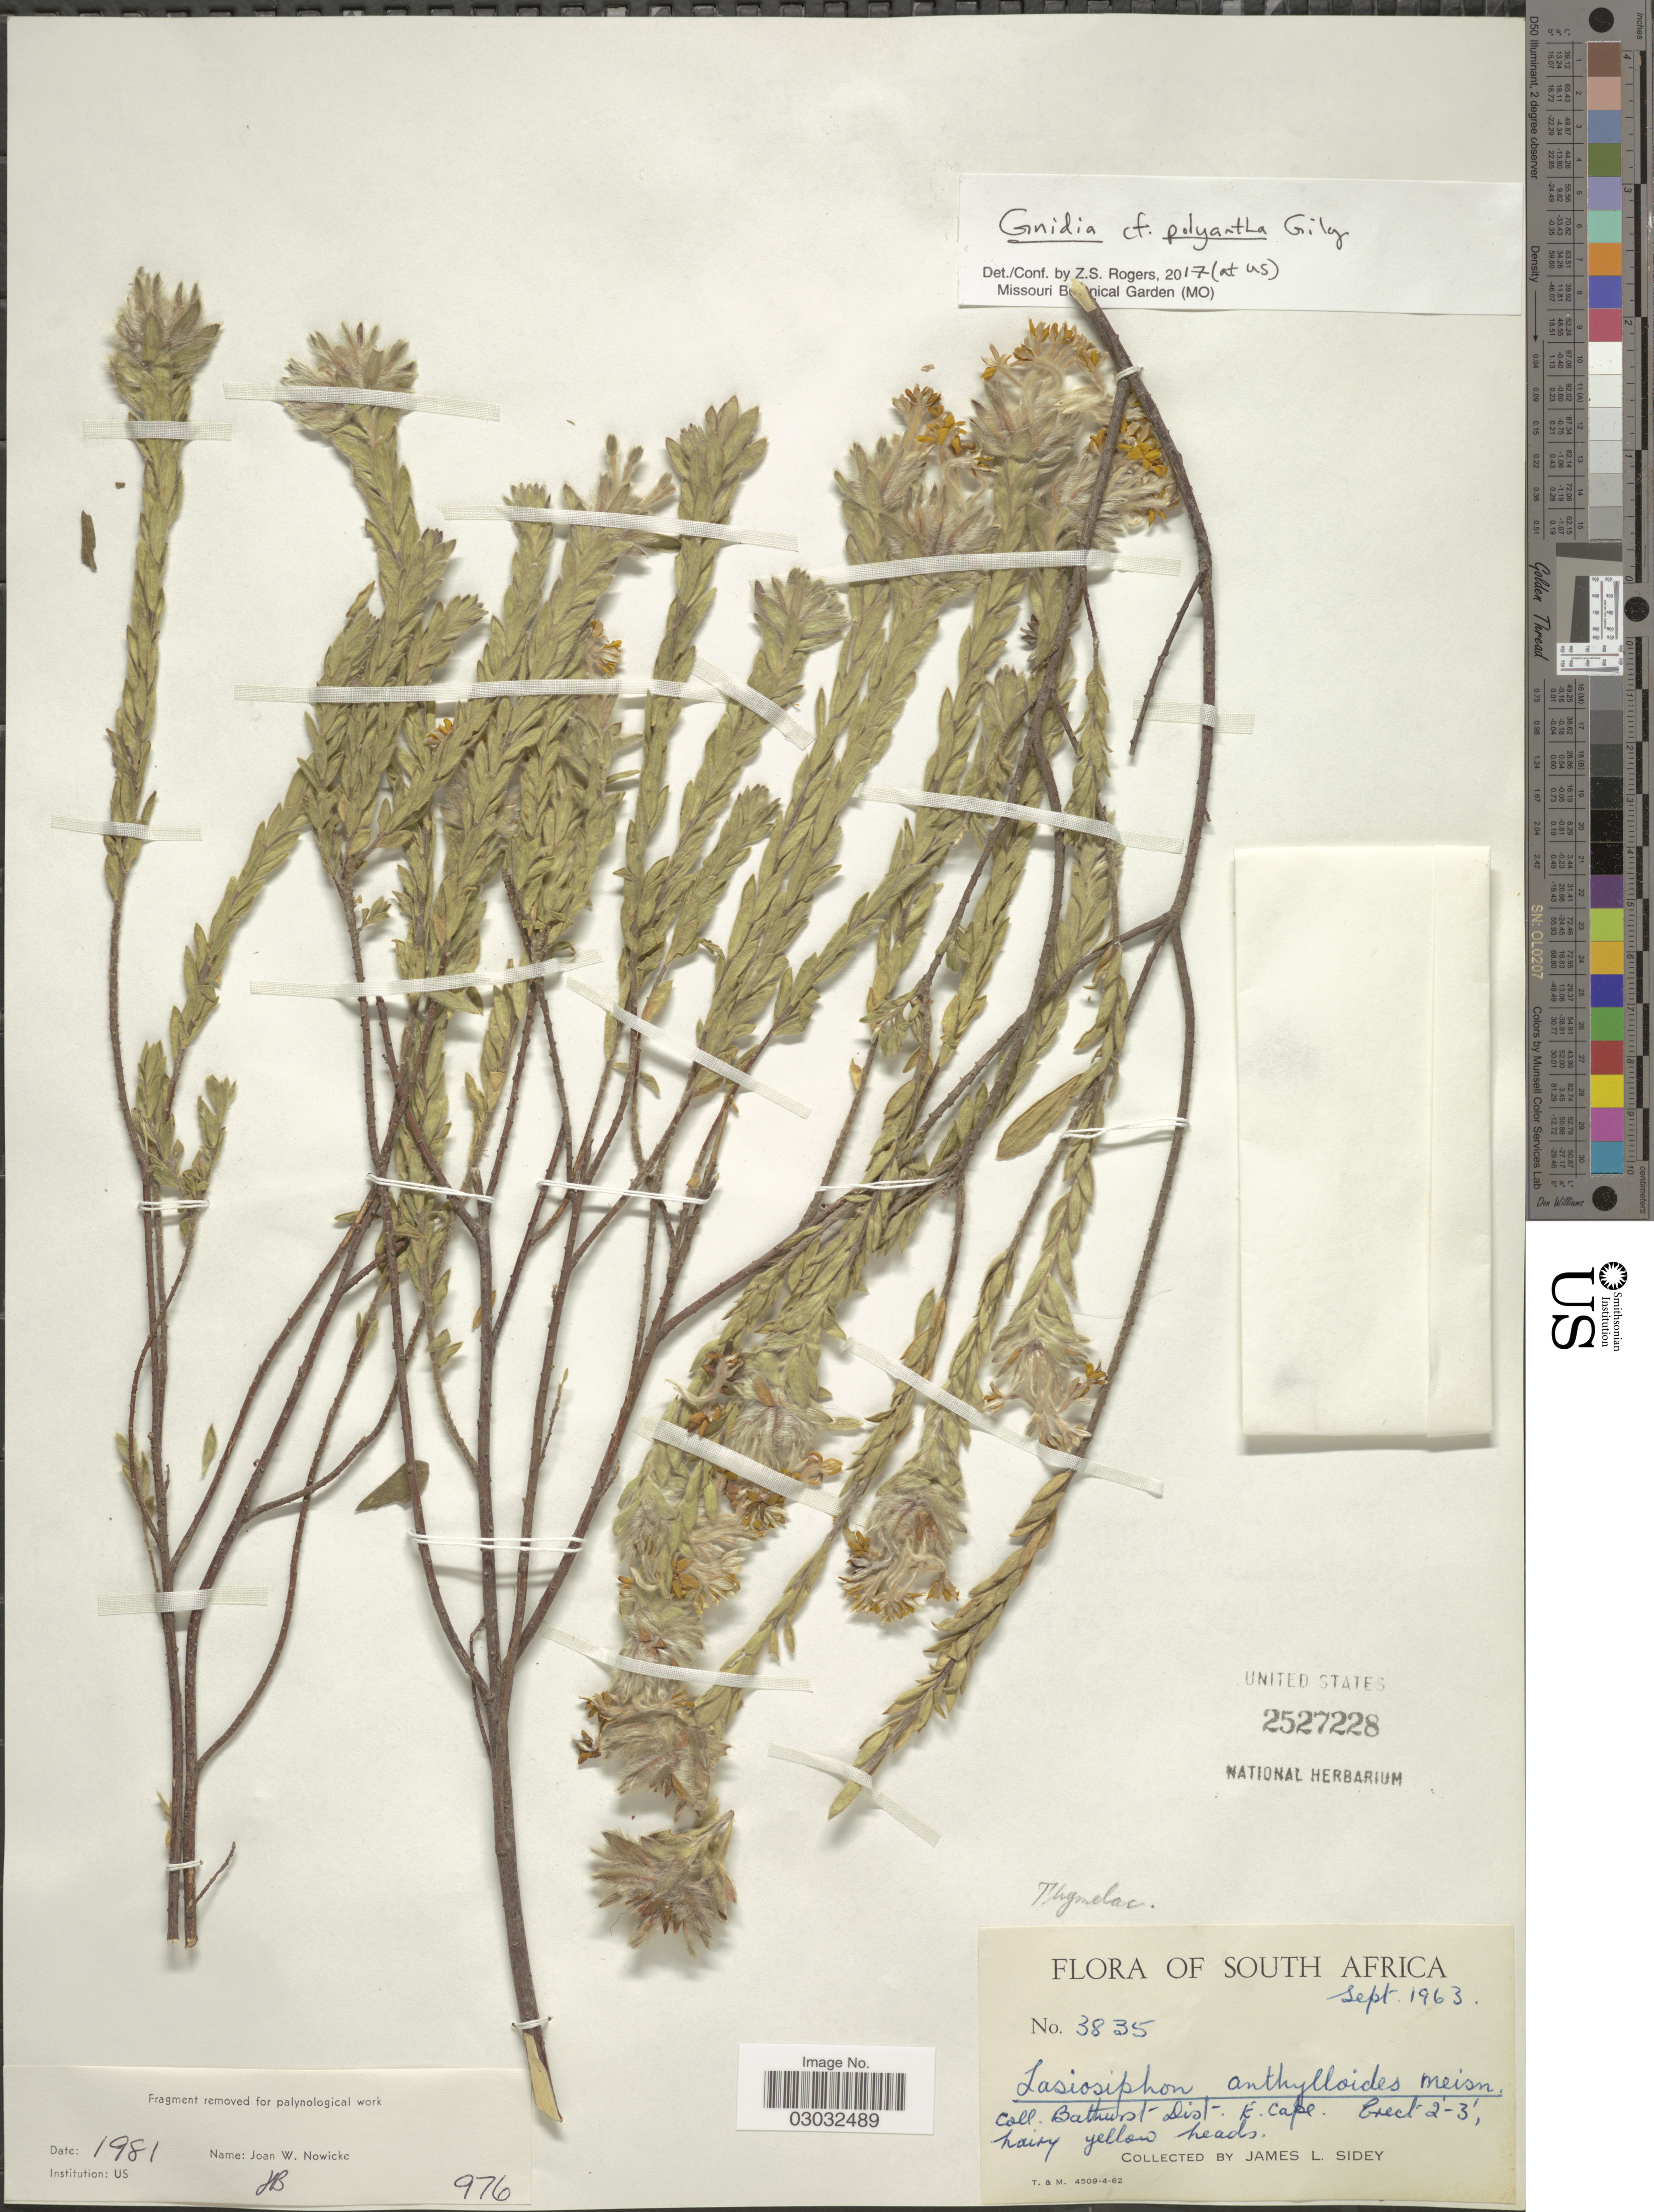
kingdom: Plantae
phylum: Tracheophyta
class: Magnoliopsida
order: Malvales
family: Thymelaeaceae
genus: Lasiosiphon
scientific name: Lasiosiphon anthylloides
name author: (L. f.) Meisn.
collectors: J. L. Sidey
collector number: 3835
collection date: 1963-09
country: South Africa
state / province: Eastern Cape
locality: Bathurst Dist. E. Cape.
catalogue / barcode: US 2527228